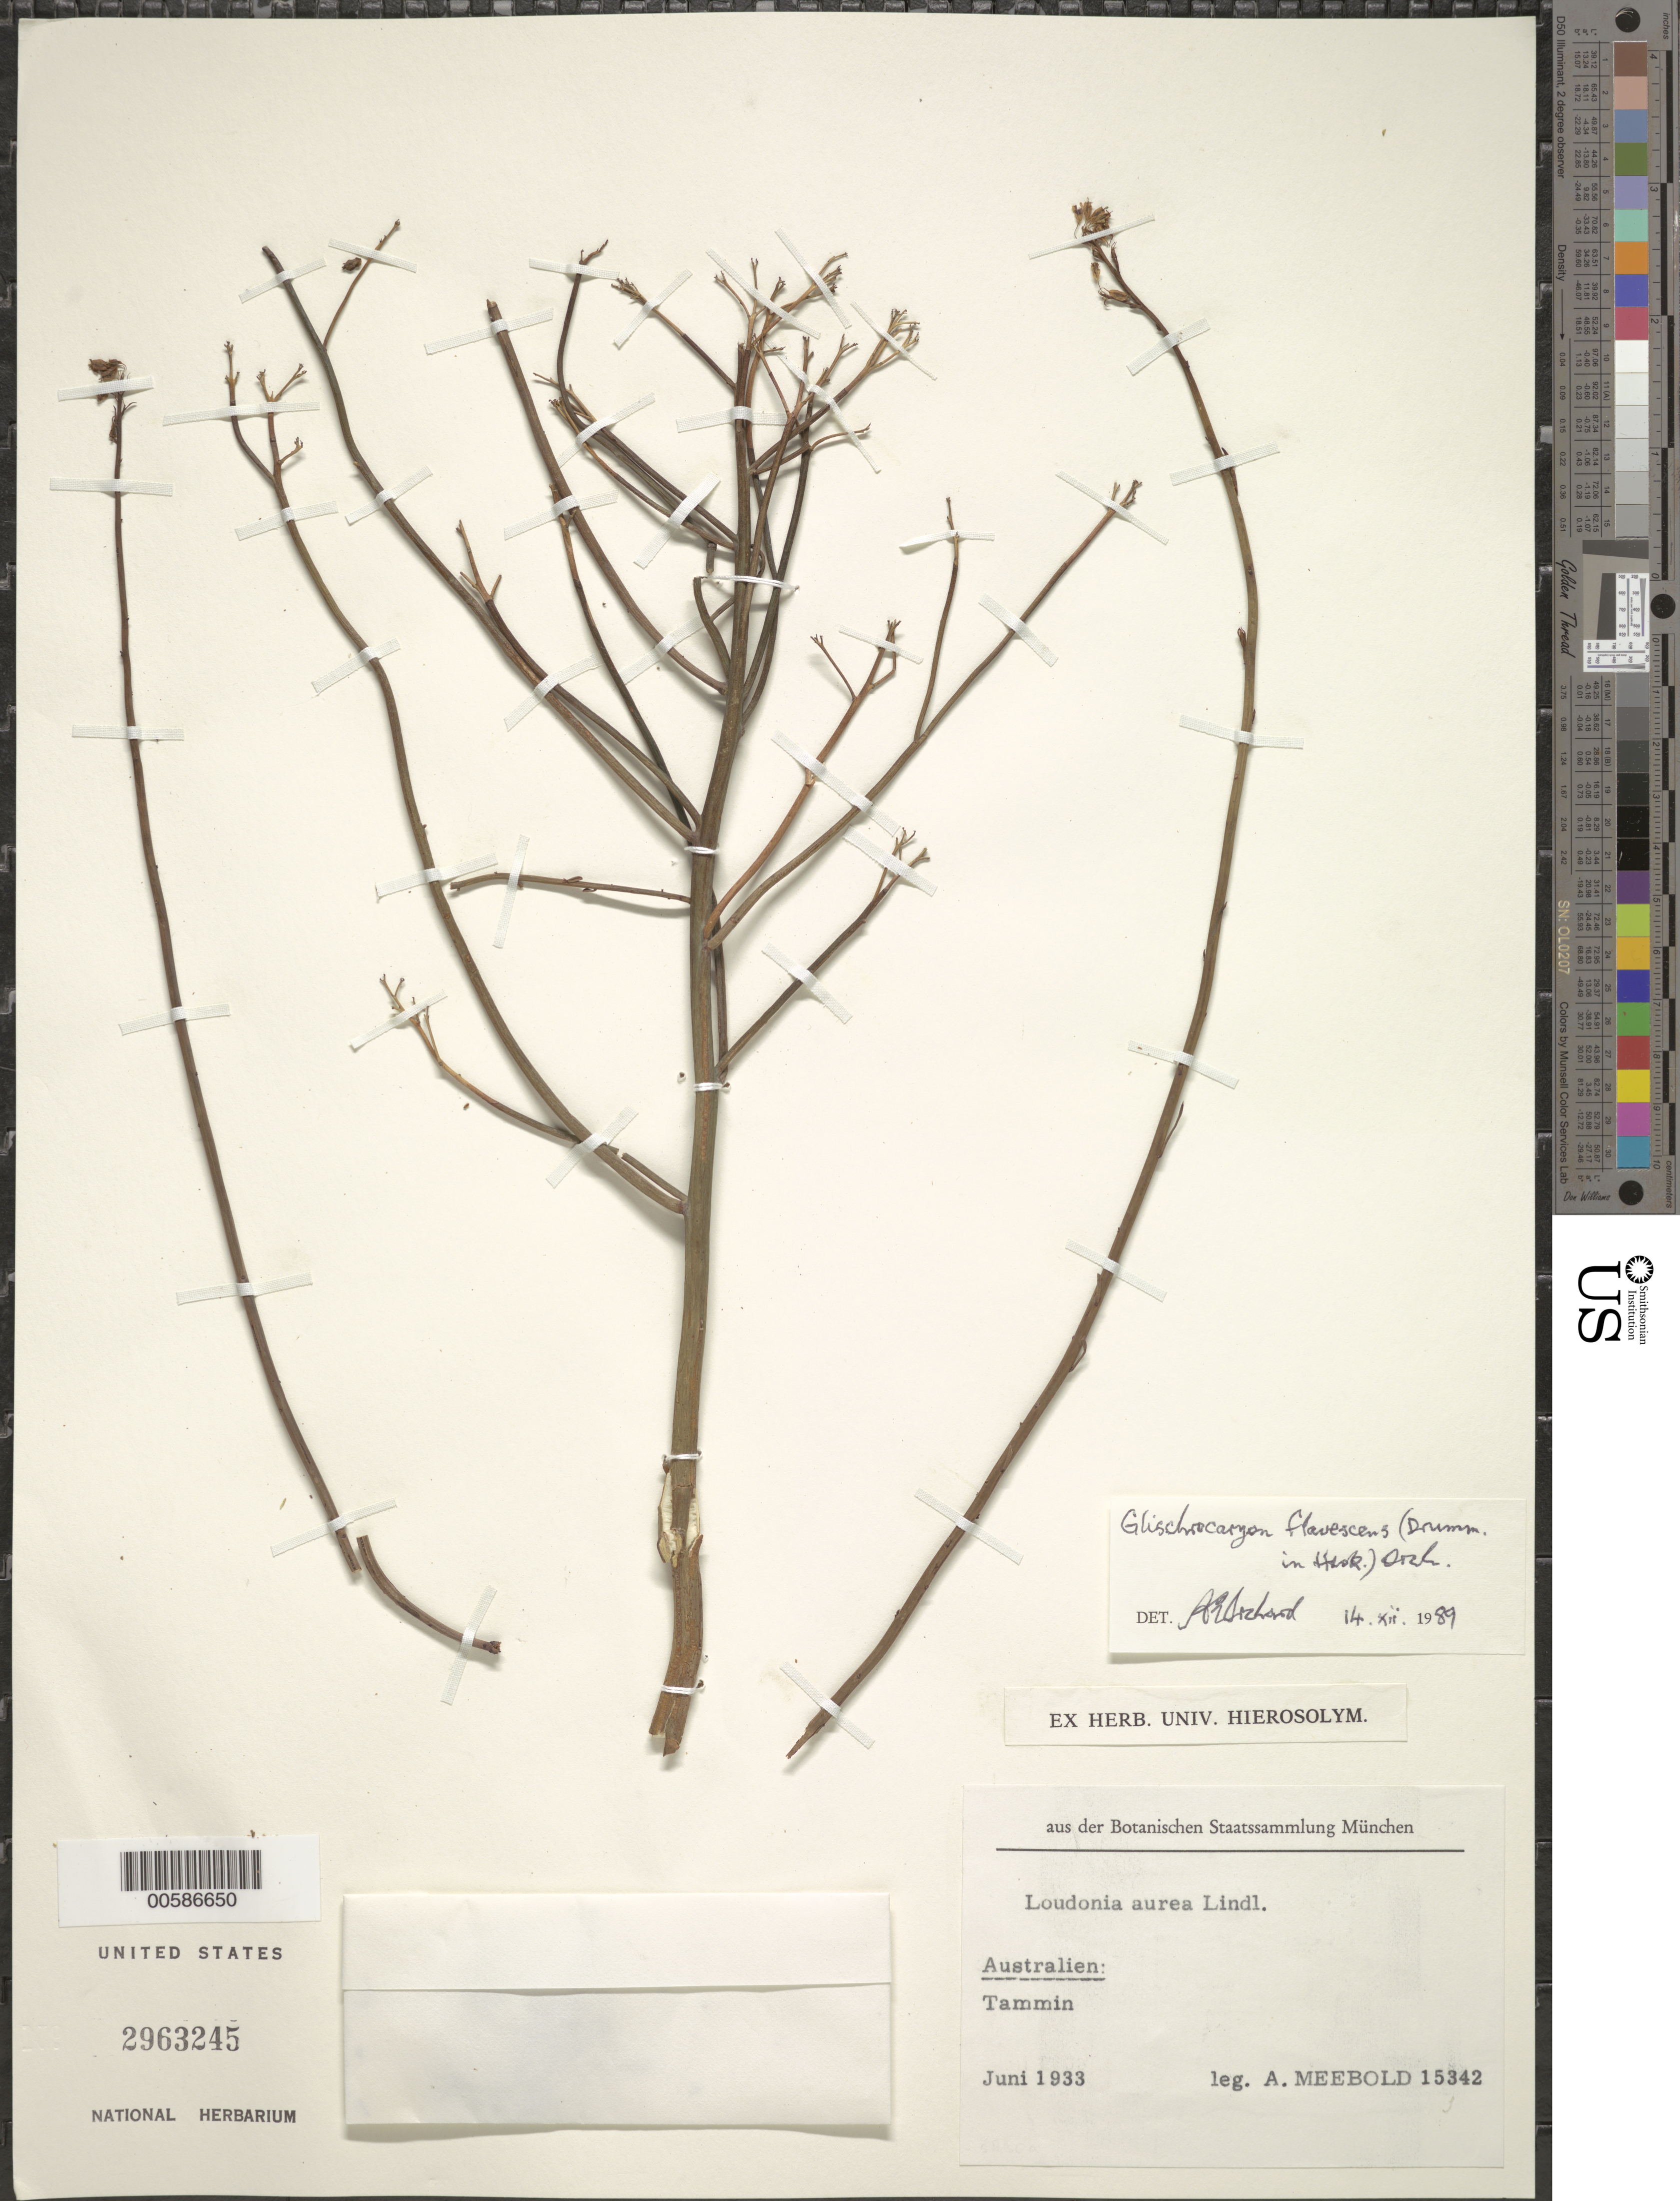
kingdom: Plantae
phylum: Tracheophyta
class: Magnoliopsida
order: Saxifragales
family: Haloragaceae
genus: Glischrocaryon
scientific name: Glischrocaryon flavescens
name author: (Drummond ex Hook.) Orchard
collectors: A. Meebold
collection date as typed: Jun 1933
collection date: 1933-06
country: Australia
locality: Tammin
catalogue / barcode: US 2963245